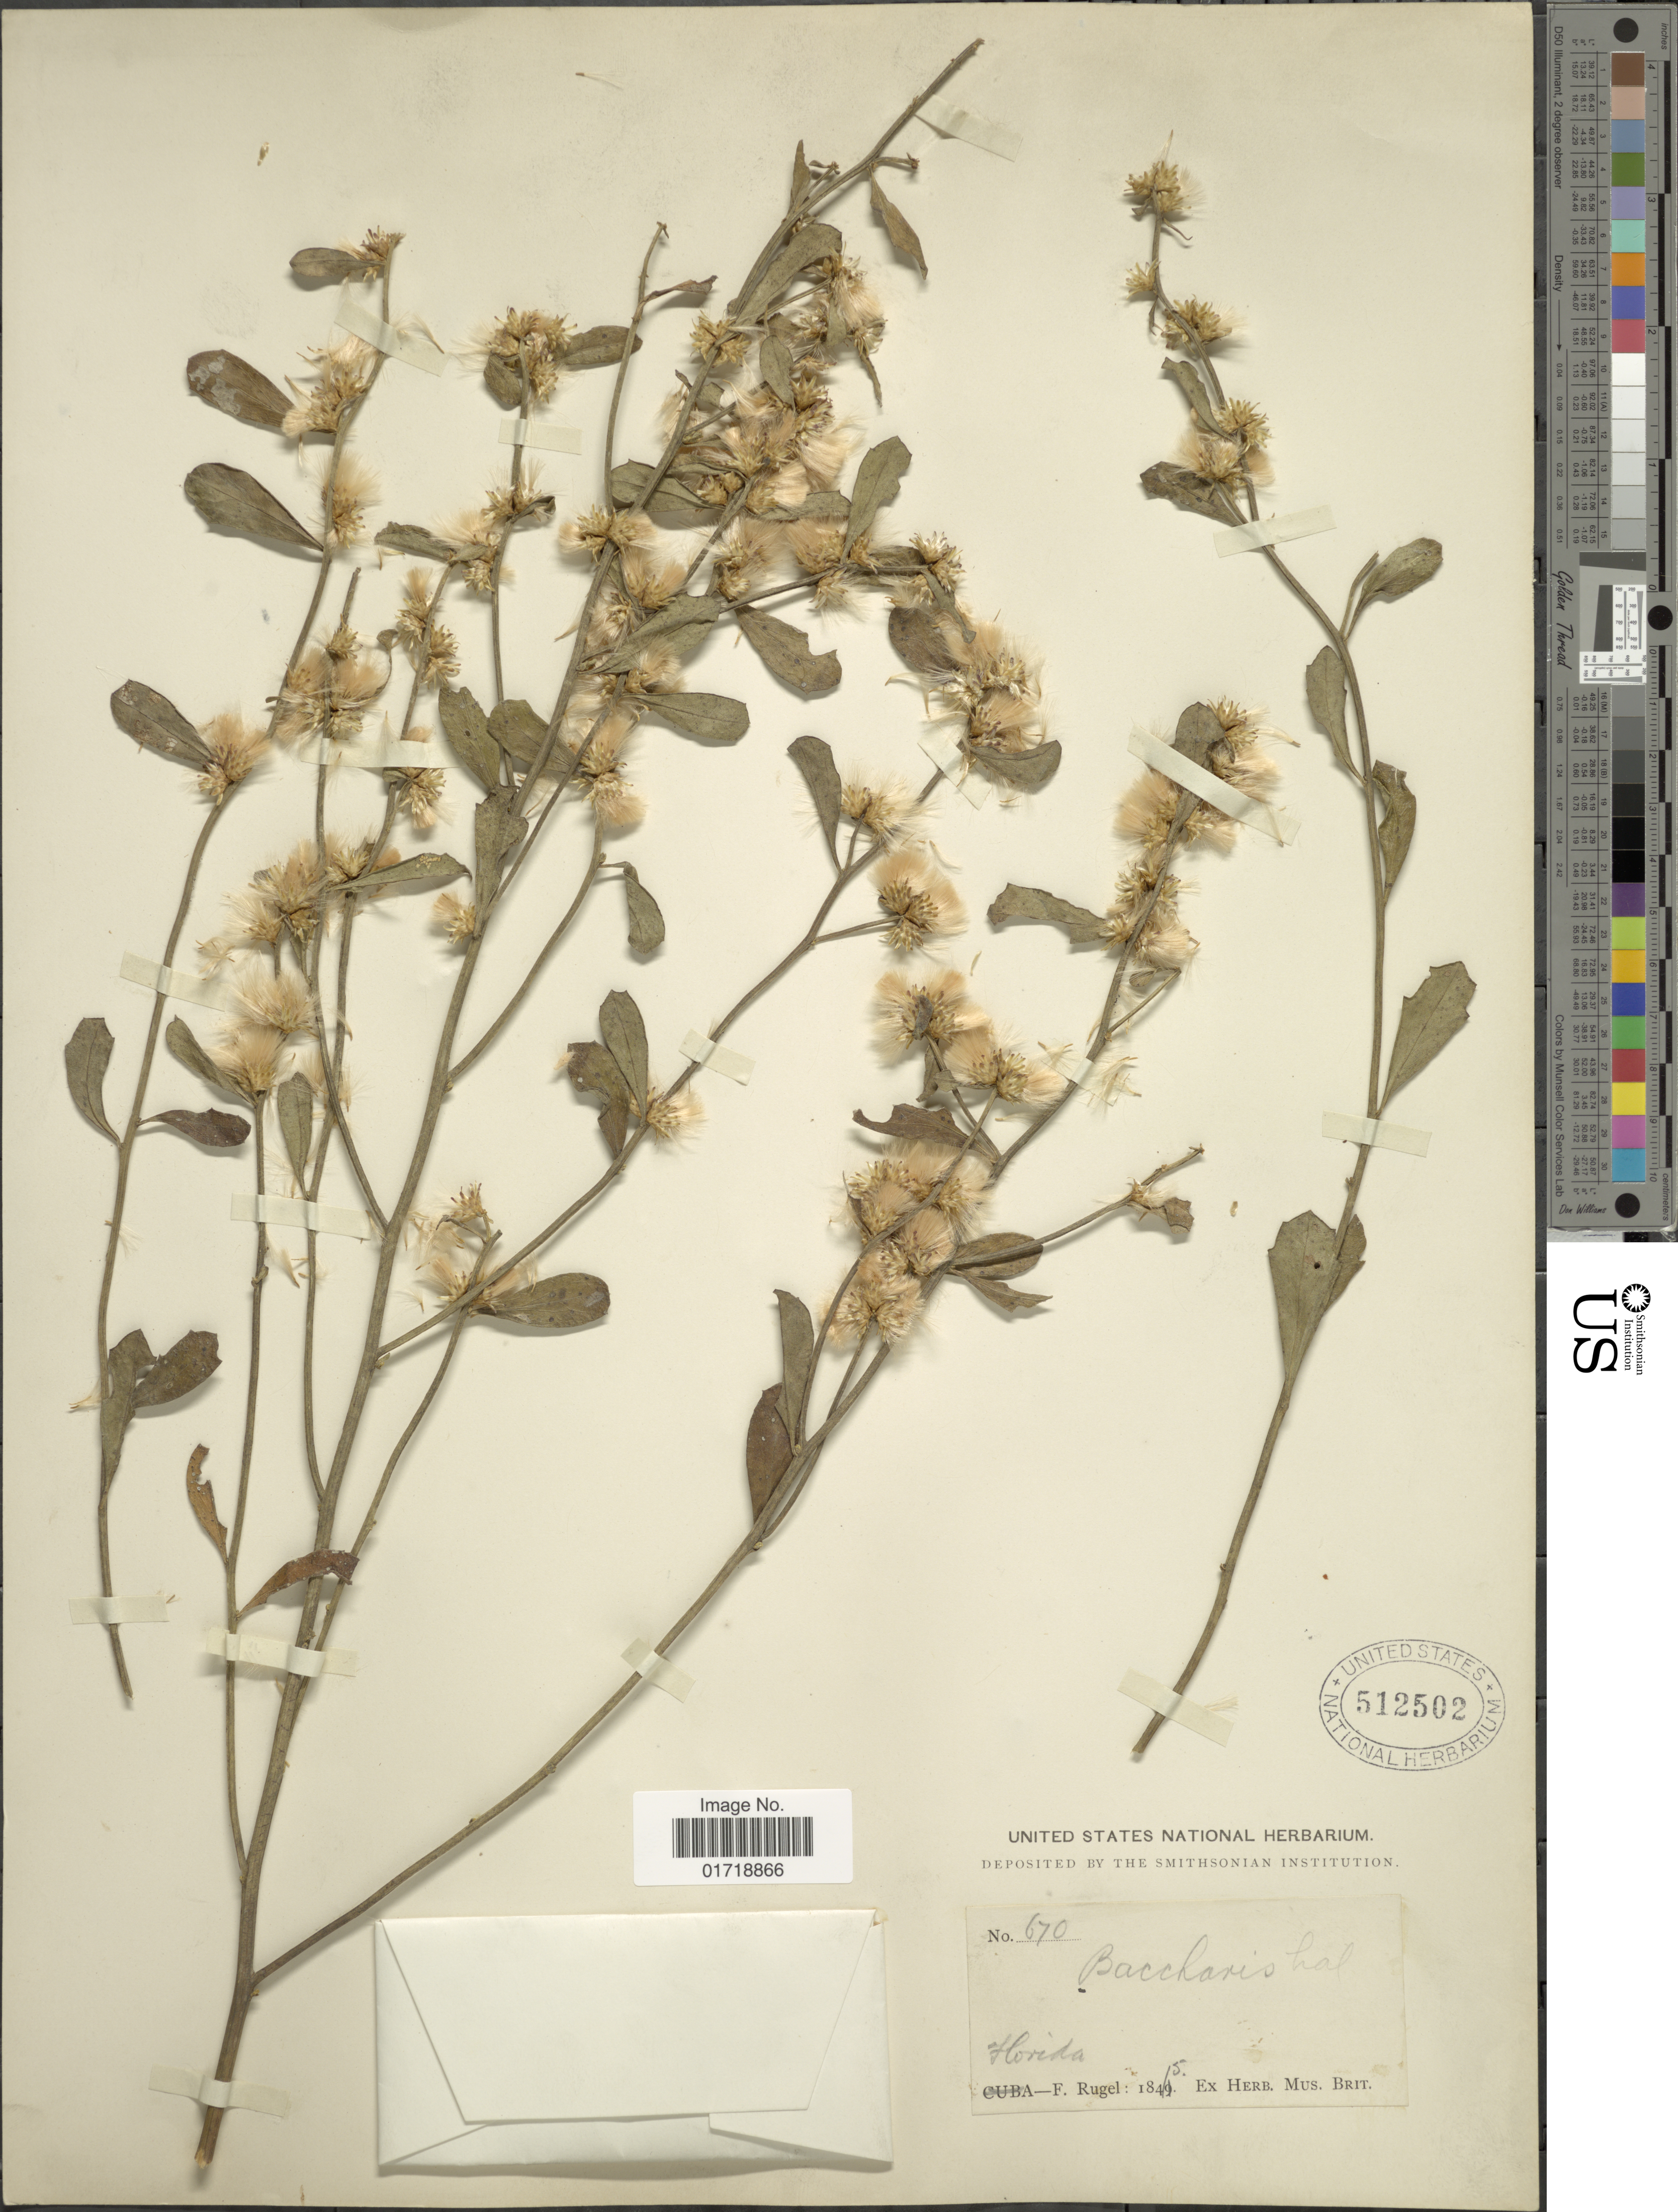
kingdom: Plantae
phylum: Tracheophyta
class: Magnoliopsida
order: Asterales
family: Asteraceae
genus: Baccharis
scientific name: Baccharis halimifolia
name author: L.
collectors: F. Rugel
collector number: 670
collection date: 1845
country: United States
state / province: Florida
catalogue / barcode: US 512502